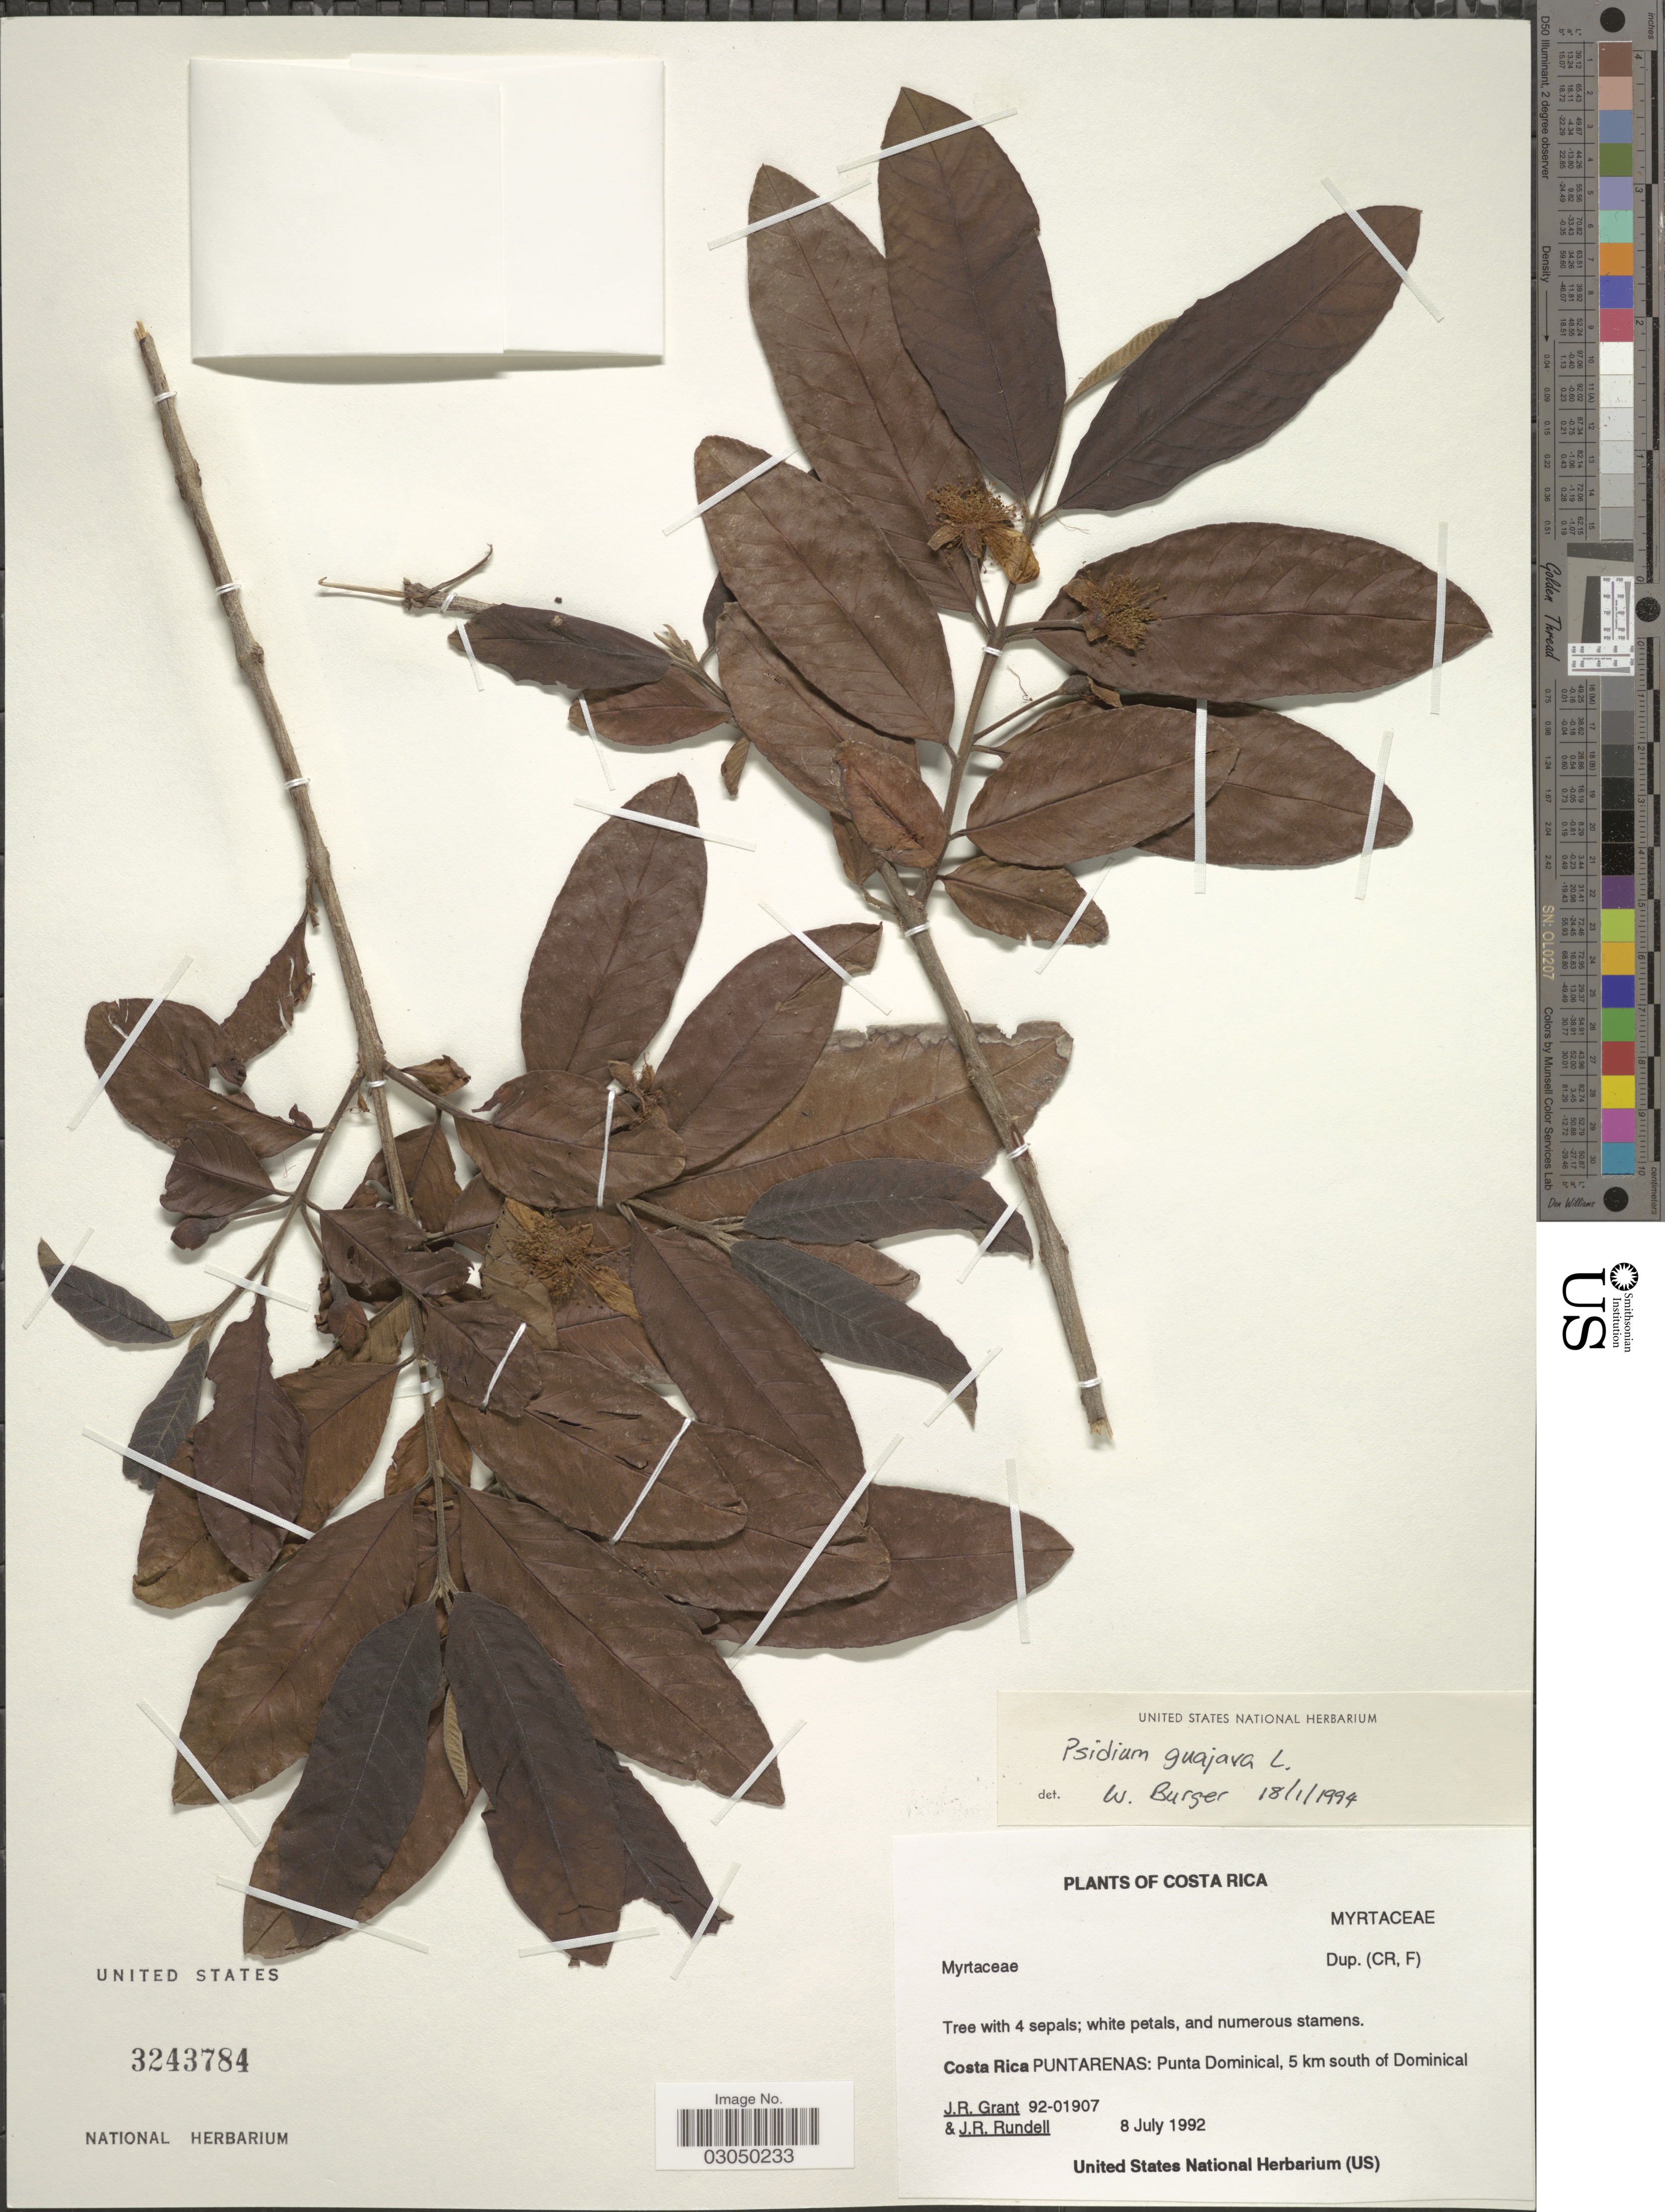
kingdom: Plantae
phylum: Tracheophyta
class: Magnoliopsida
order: Myrtales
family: Myrtaceae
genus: Psidium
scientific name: Psidium guajava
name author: L.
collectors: J. Grant & J. R. Rundell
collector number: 92-01907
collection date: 1992-07-08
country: Costa Rica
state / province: Puntarenas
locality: Puntarenas: Punta Dominical, 5 km south of Dominical.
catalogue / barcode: US 3243784